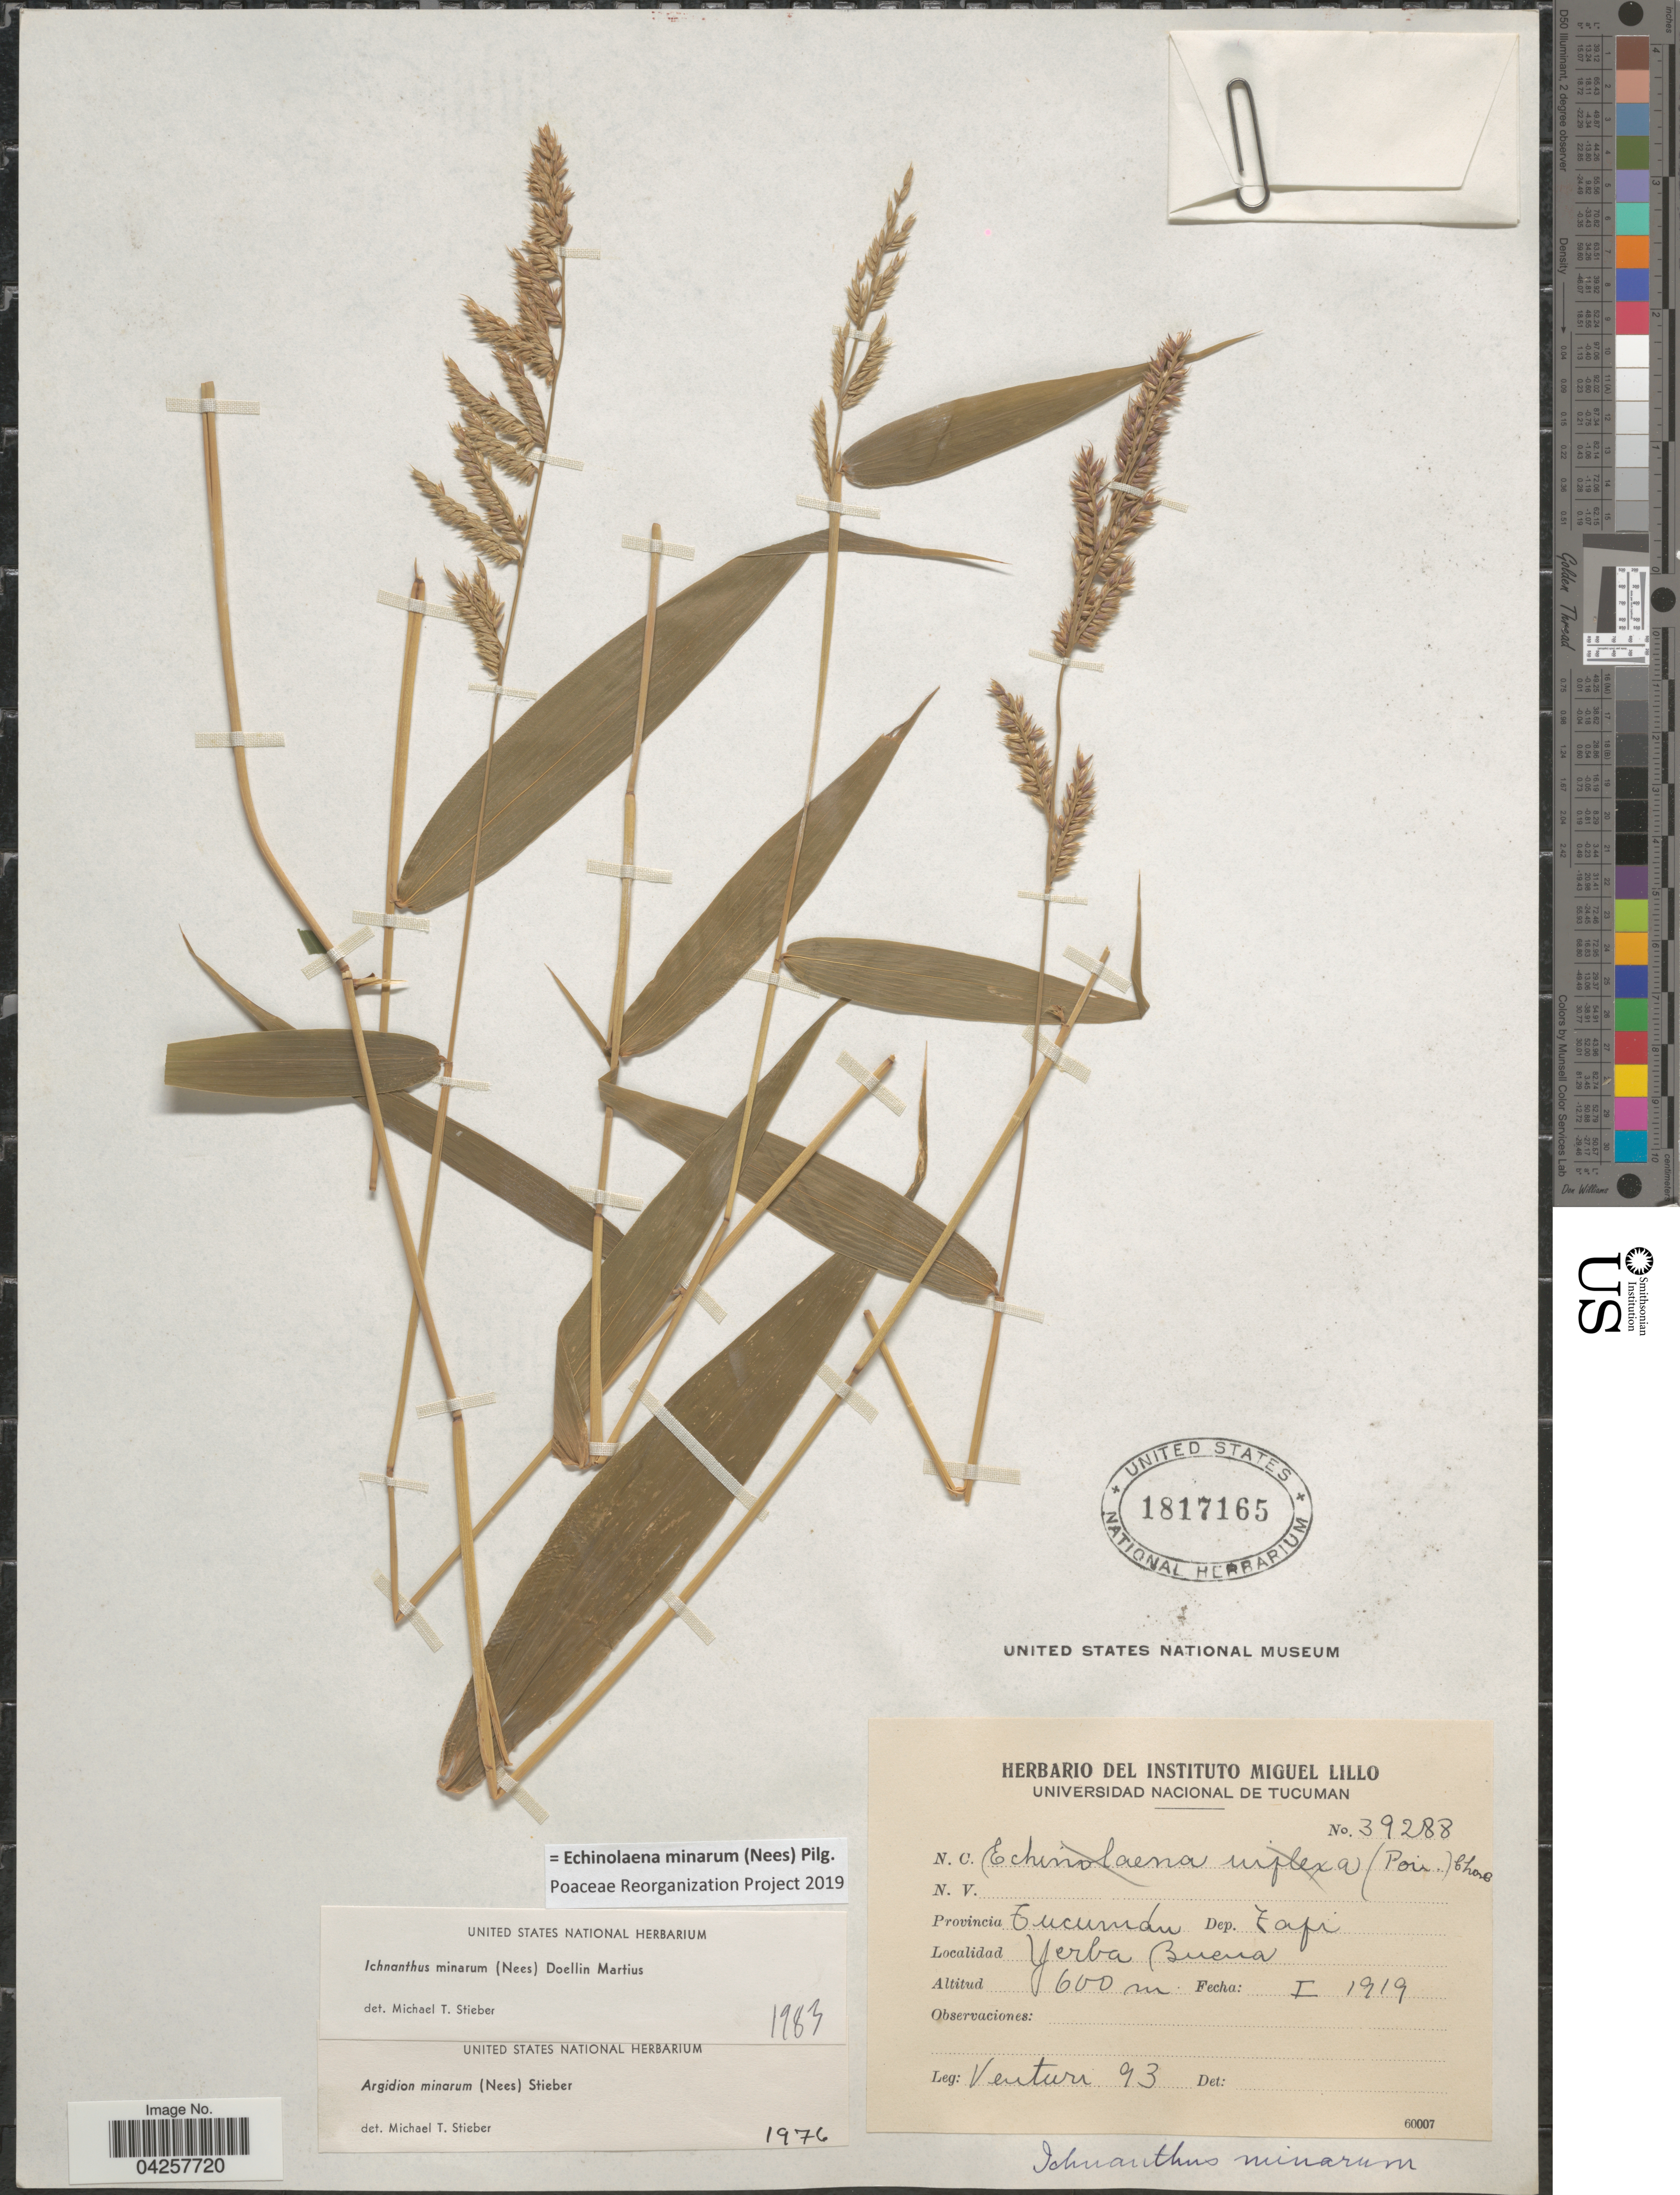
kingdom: Plantae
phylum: Tracheophyta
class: Liliopsida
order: Poales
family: Poaceae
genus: Echinolaena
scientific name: Echinolaena minarum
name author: (Nees) Pilg.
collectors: Venturi, --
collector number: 93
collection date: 1919-01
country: Argentina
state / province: Tucuman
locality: Dep. Tafi. Yerba Buena.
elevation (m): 600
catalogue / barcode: US 1817165